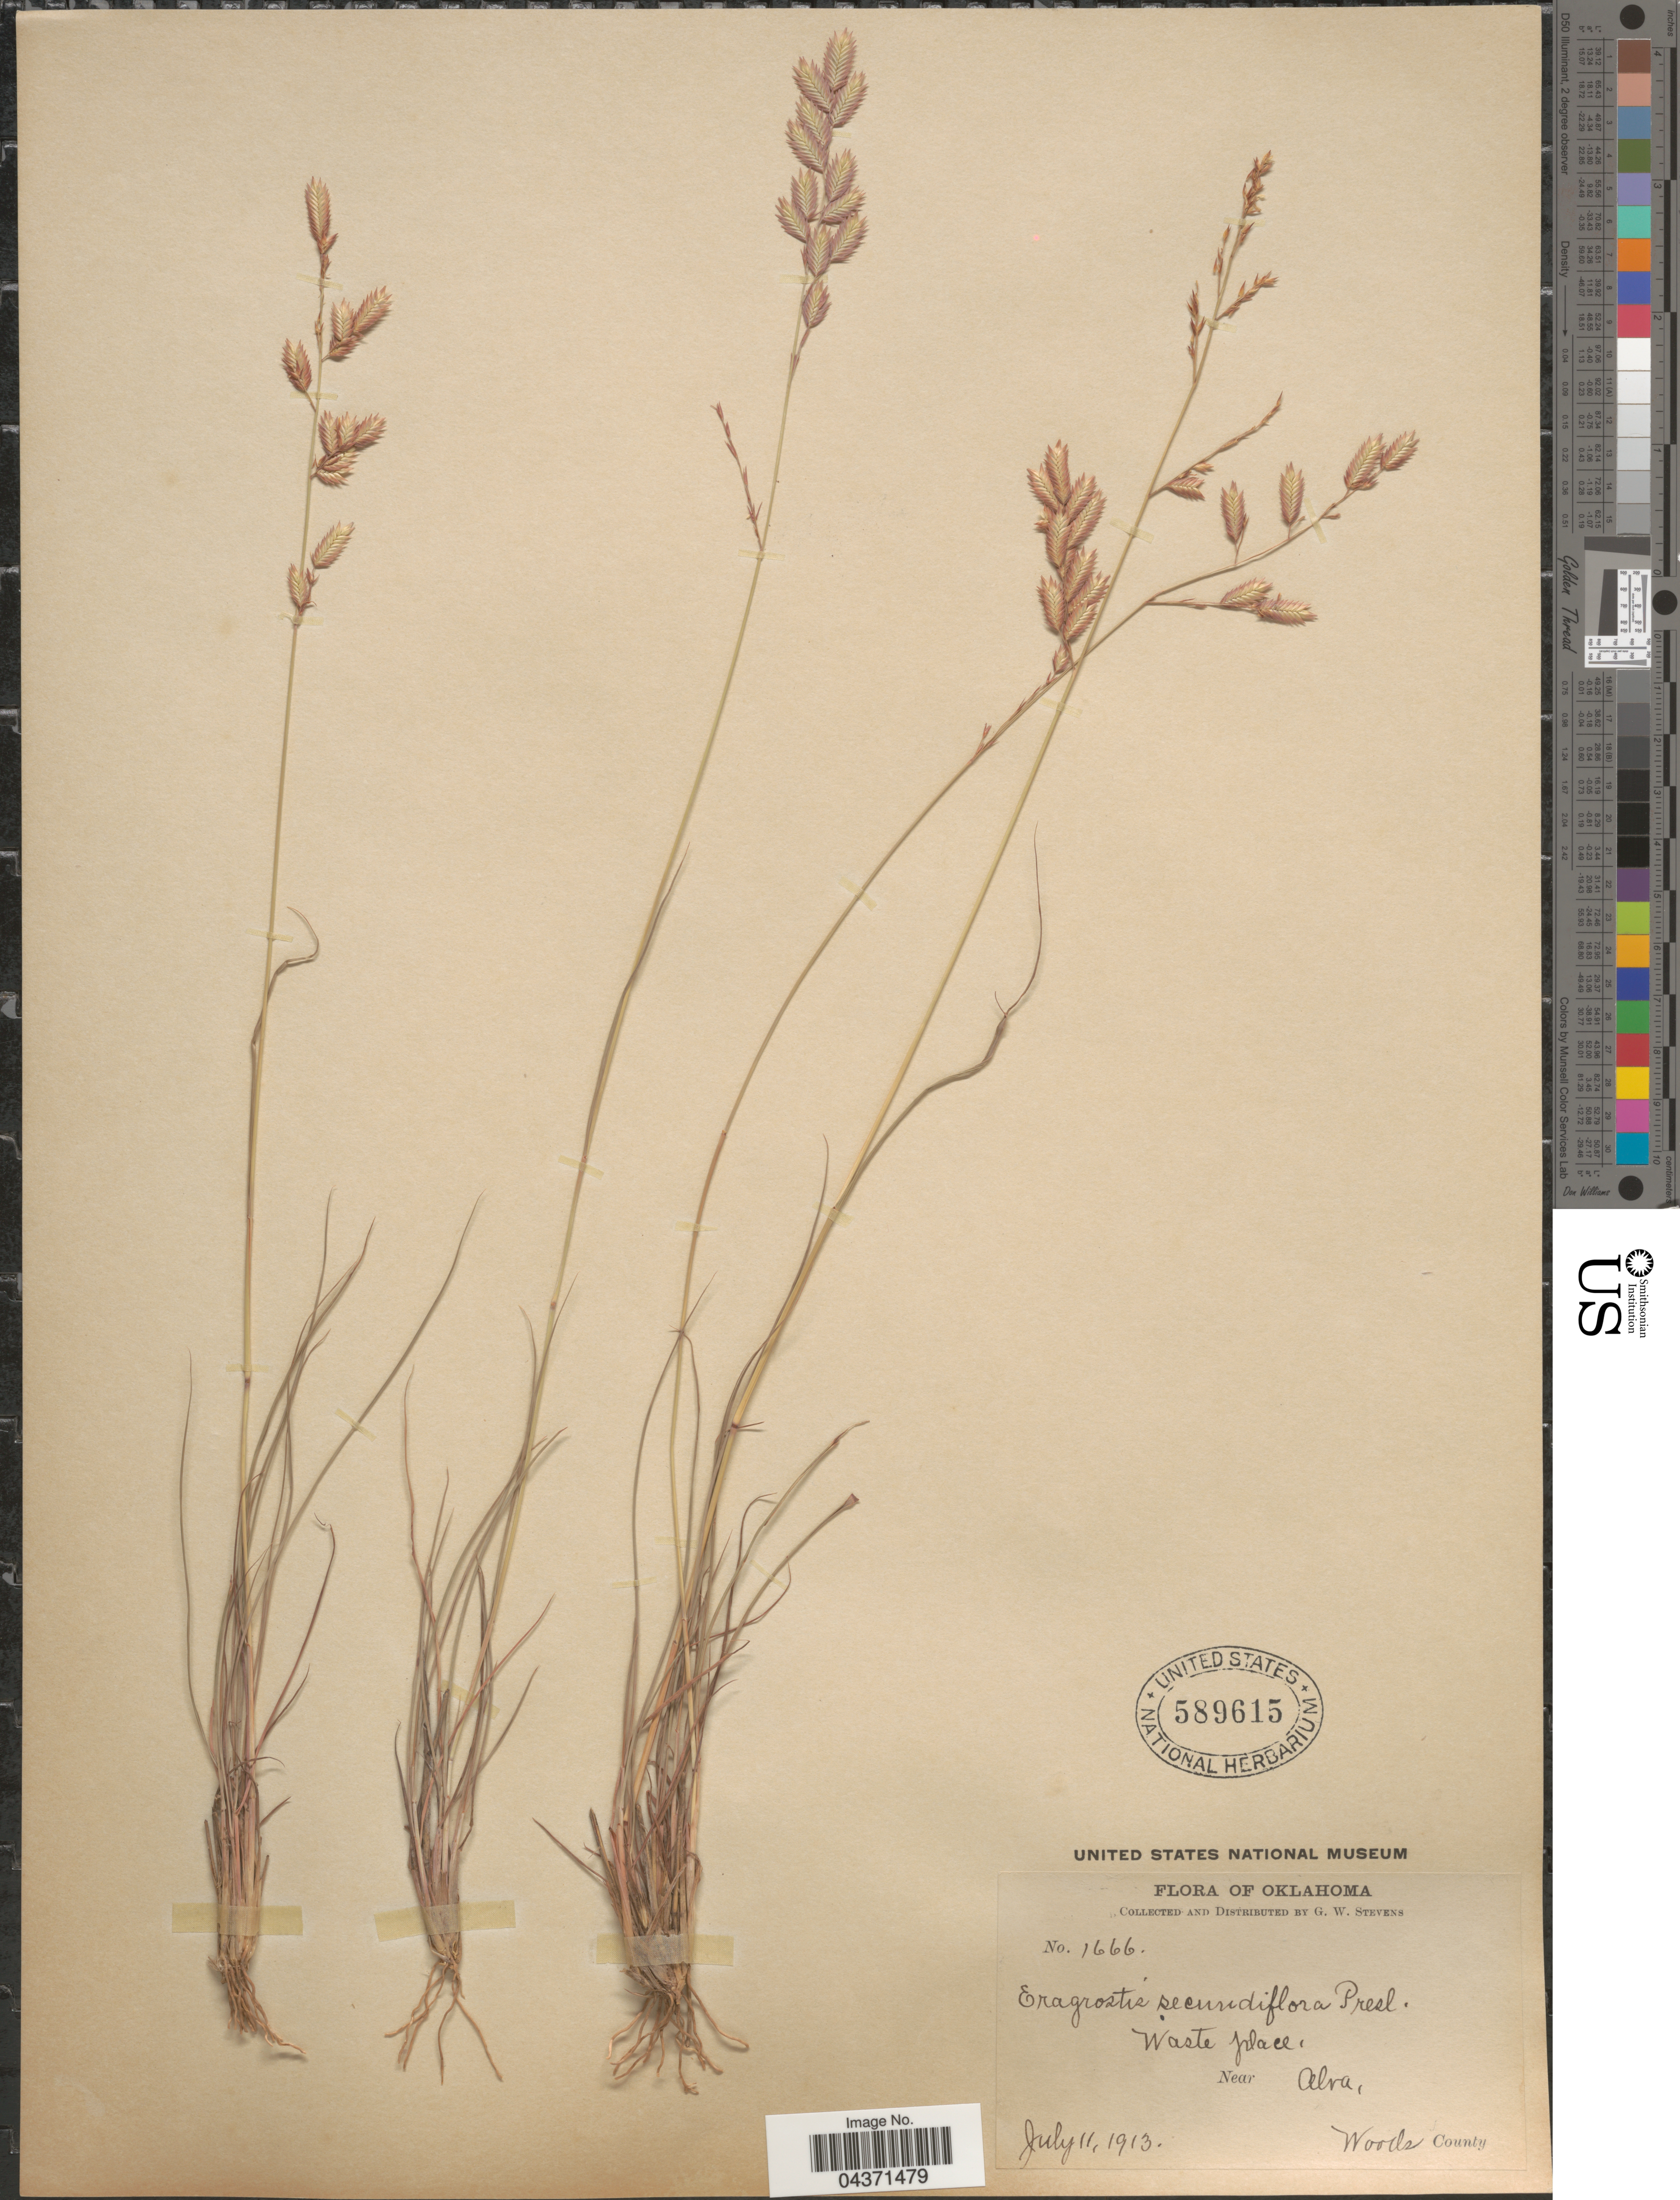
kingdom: Plantae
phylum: Tracheophyta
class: Liliopsida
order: Poales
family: Poaceae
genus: Eragrostis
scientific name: Eragrostis secundiflora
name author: J. Presl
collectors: G. W. Stevens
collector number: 1666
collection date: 1913-07-11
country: United States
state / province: Oklahoma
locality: Waste place, Near Alva, Woods County.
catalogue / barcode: US 589615